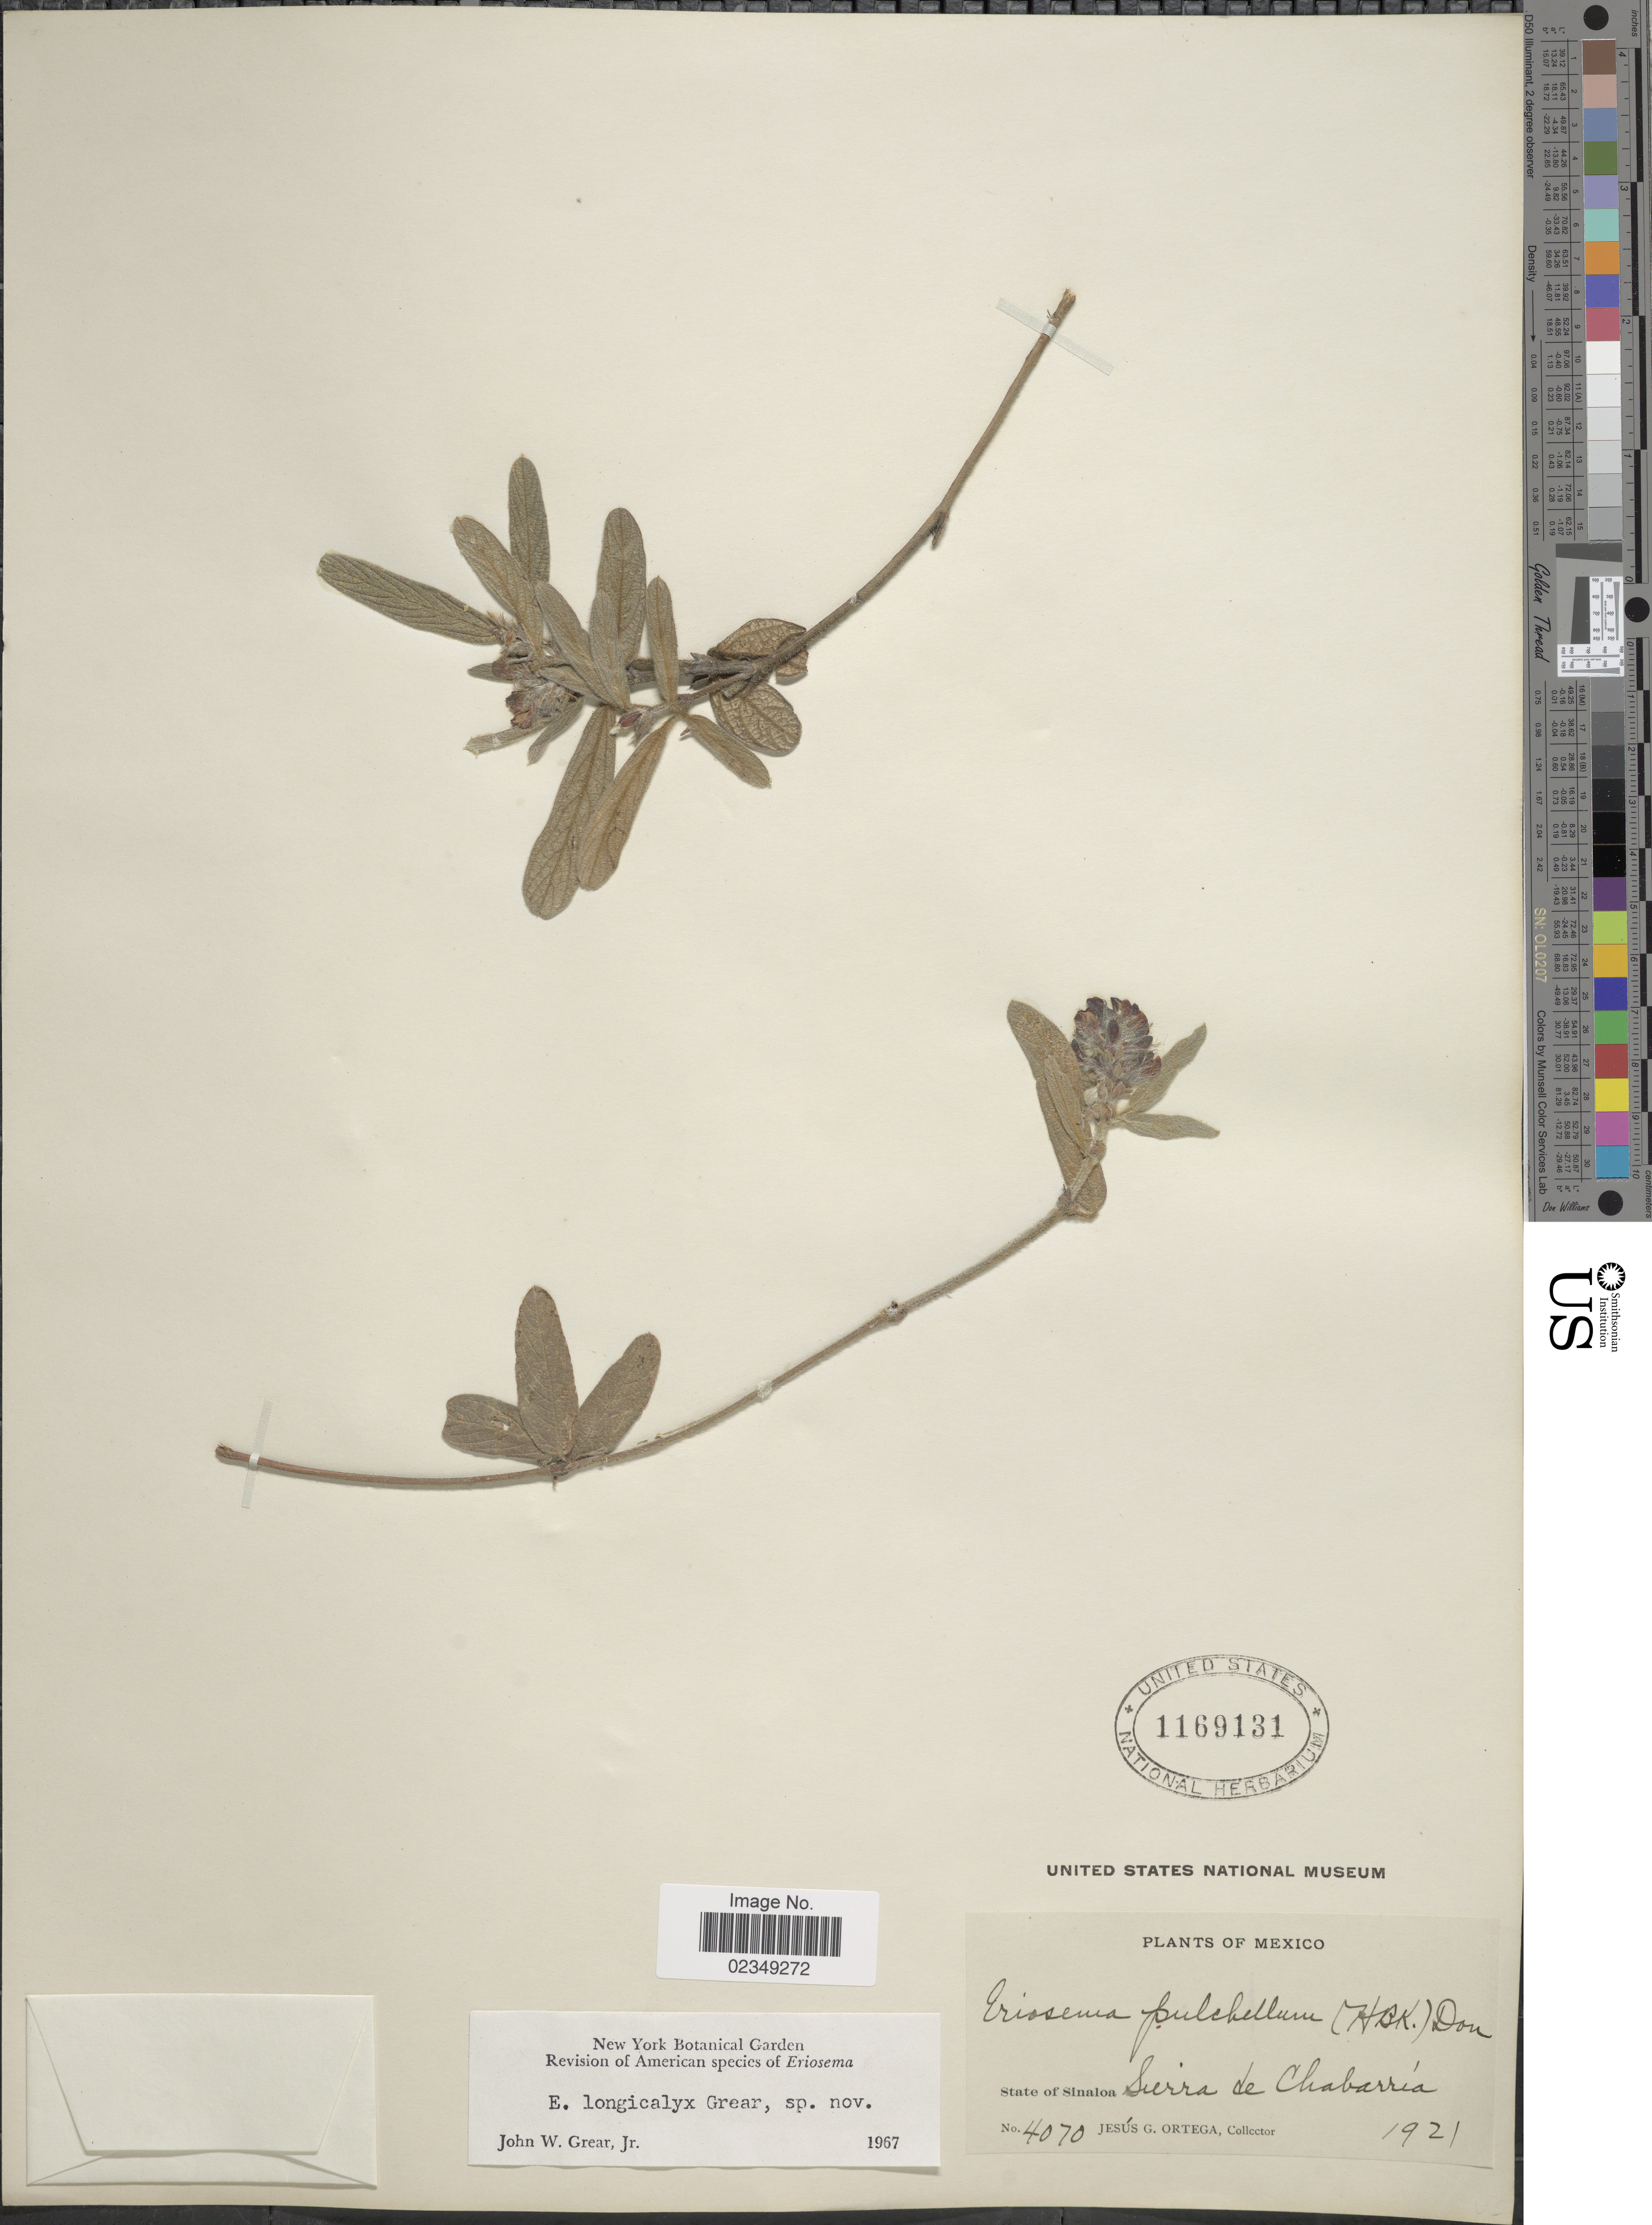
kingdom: Plantae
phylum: Tracheophyta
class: Magnoliopsida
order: Fabales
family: Fabaceae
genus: Eriosema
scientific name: Eriosema longicalyx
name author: Grear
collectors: J. Ortega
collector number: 4070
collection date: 1921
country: Mexico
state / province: Sinaloa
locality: Sierra de Chabarria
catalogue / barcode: US 1169131